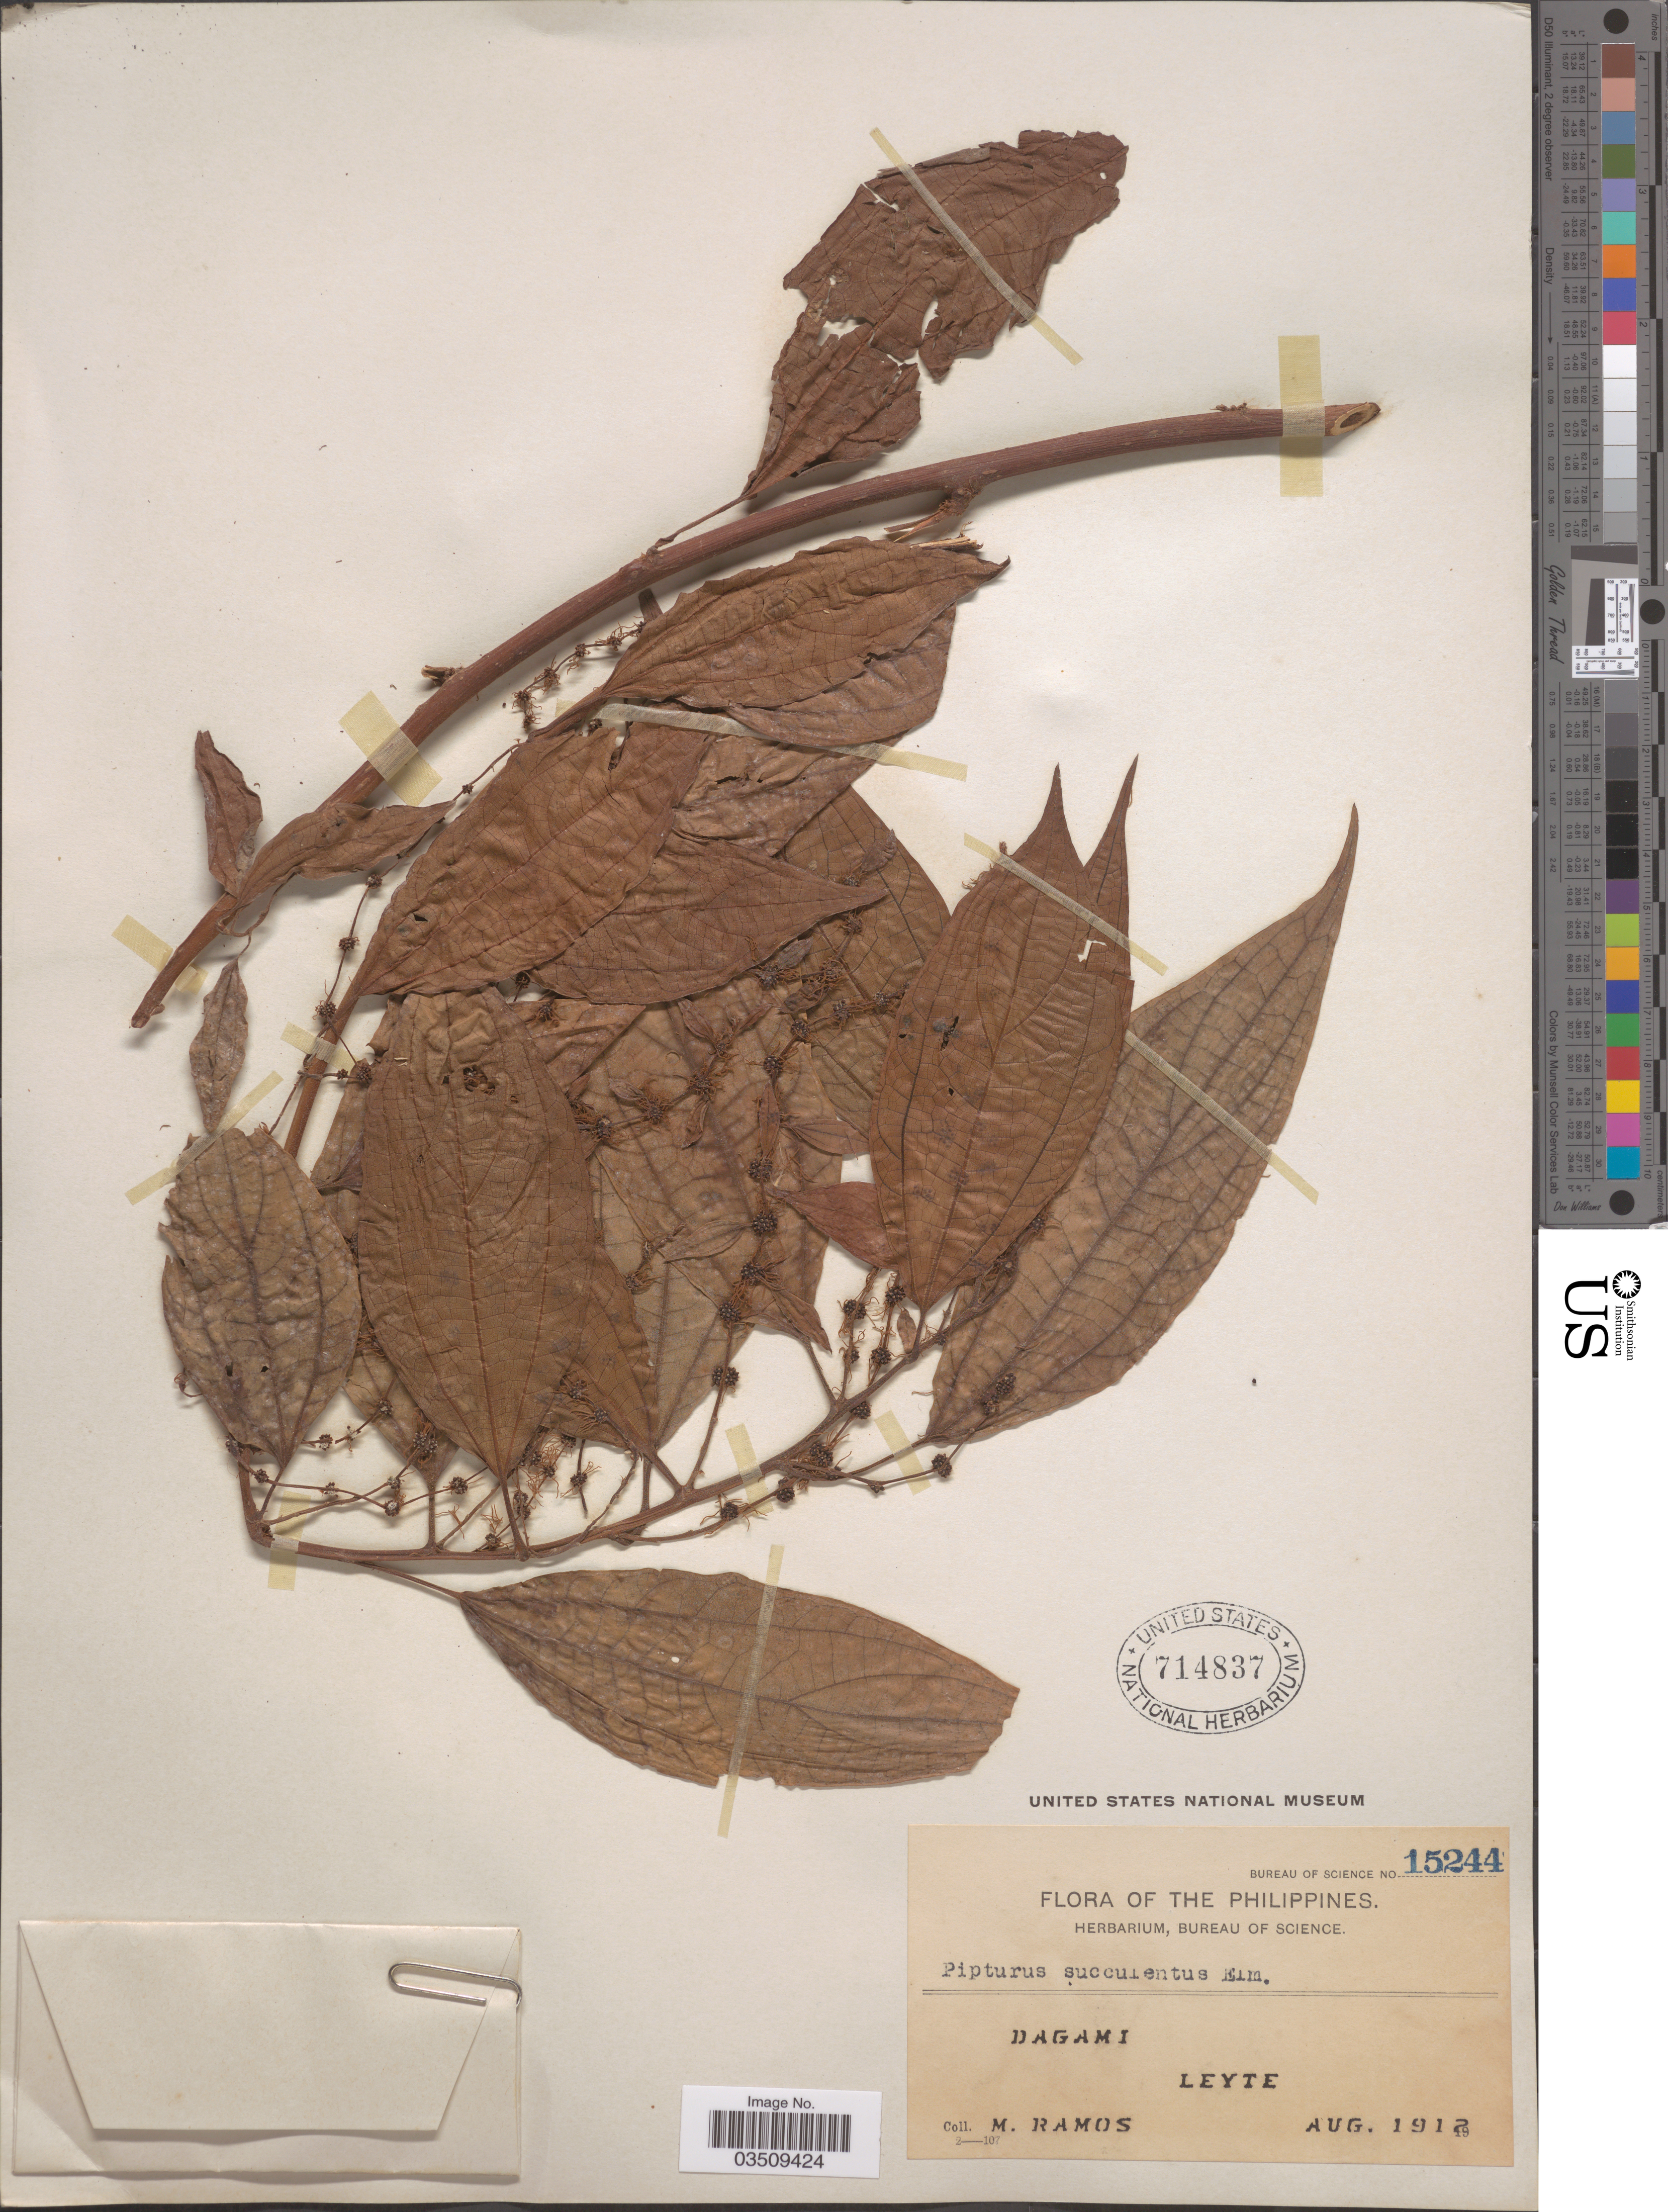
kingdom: Plantae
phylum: Tracheophyta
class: Magnoliopsida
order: Rosales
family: Urticaceae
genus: Nothocnide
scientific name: Nothocnide repanda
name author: (Blume) Blume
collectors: M. Ramos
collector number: Bureau of Science 15244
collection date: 1912-08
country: Philippines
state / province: Eastern Visayas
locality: Dagami. Leyte.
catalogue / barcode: US 714837